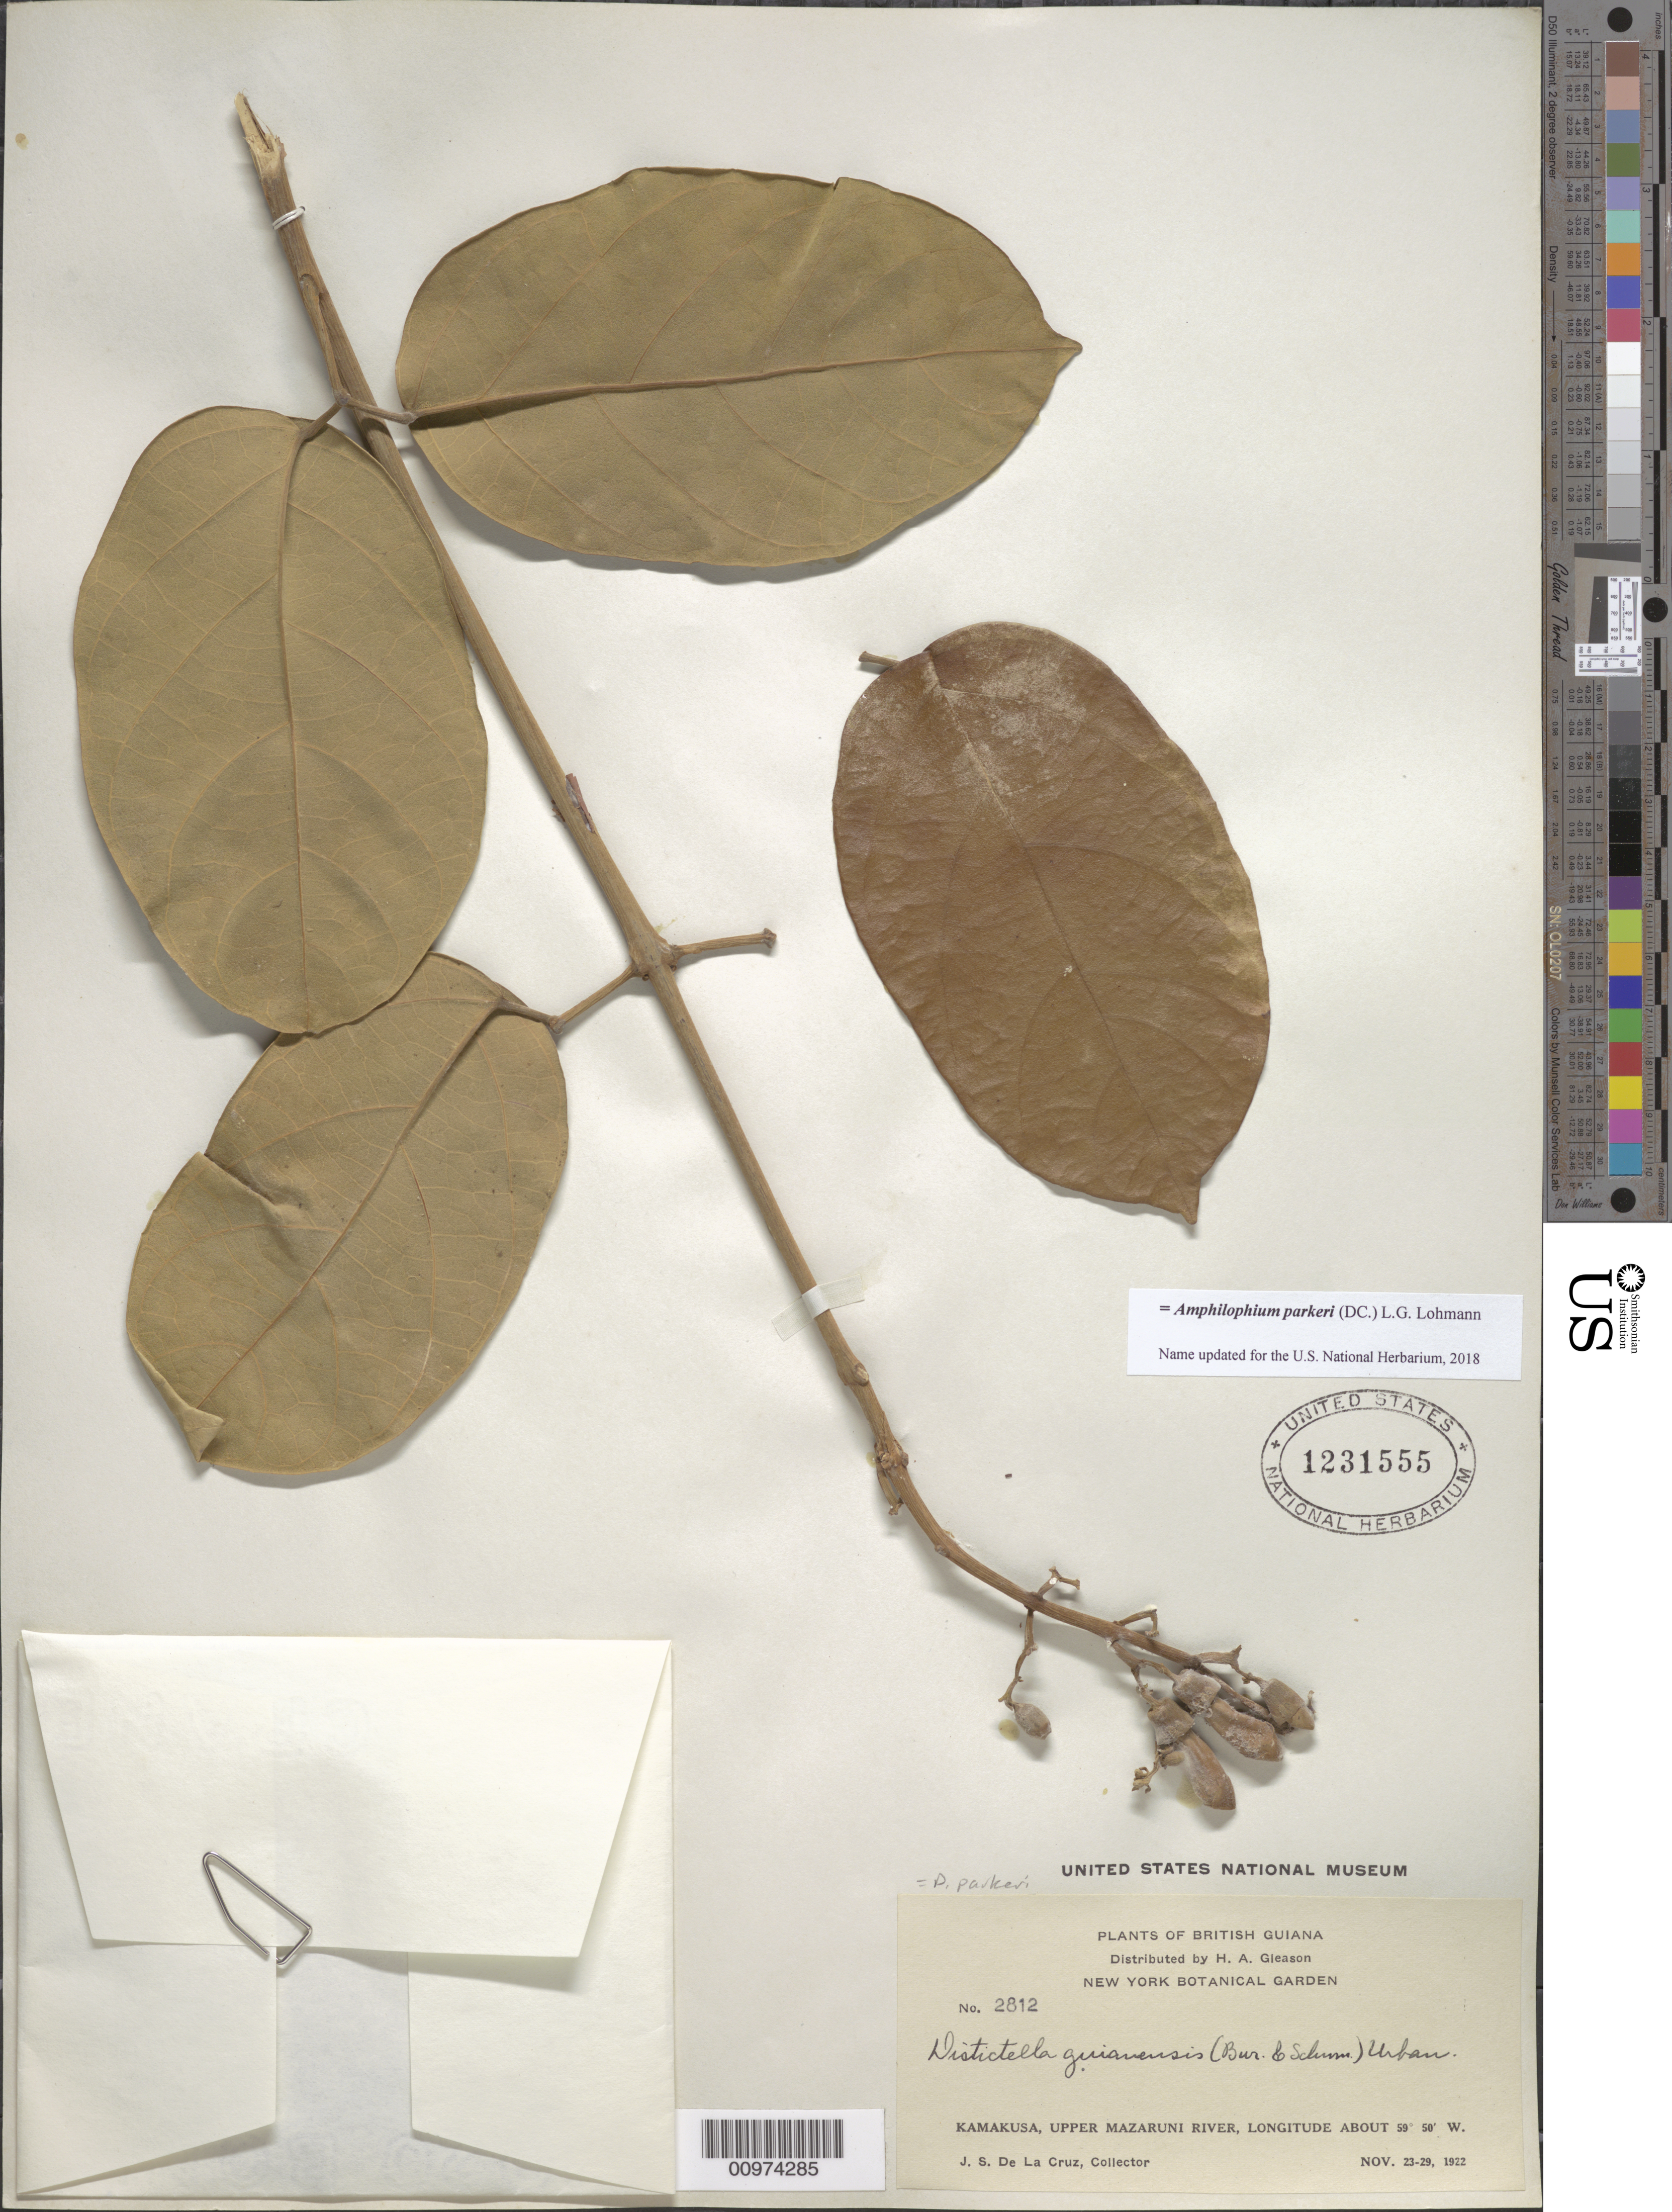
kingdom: Plantae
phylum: Tracheophyta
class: Magnoliopsida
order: Lamiales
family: Bignoniaceae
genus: Amphilophium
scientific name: Amphilophium parkeri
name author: (DC.) L.G. Lohmann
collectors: J. S. de la Cruz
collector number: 2812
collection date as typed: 23-Nov-22 to 29-Nov-22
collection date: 1922-11-23/1922-11-29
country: Guyana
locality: Kamakusa, Upper Mazaruni River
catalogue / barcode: US 1231555